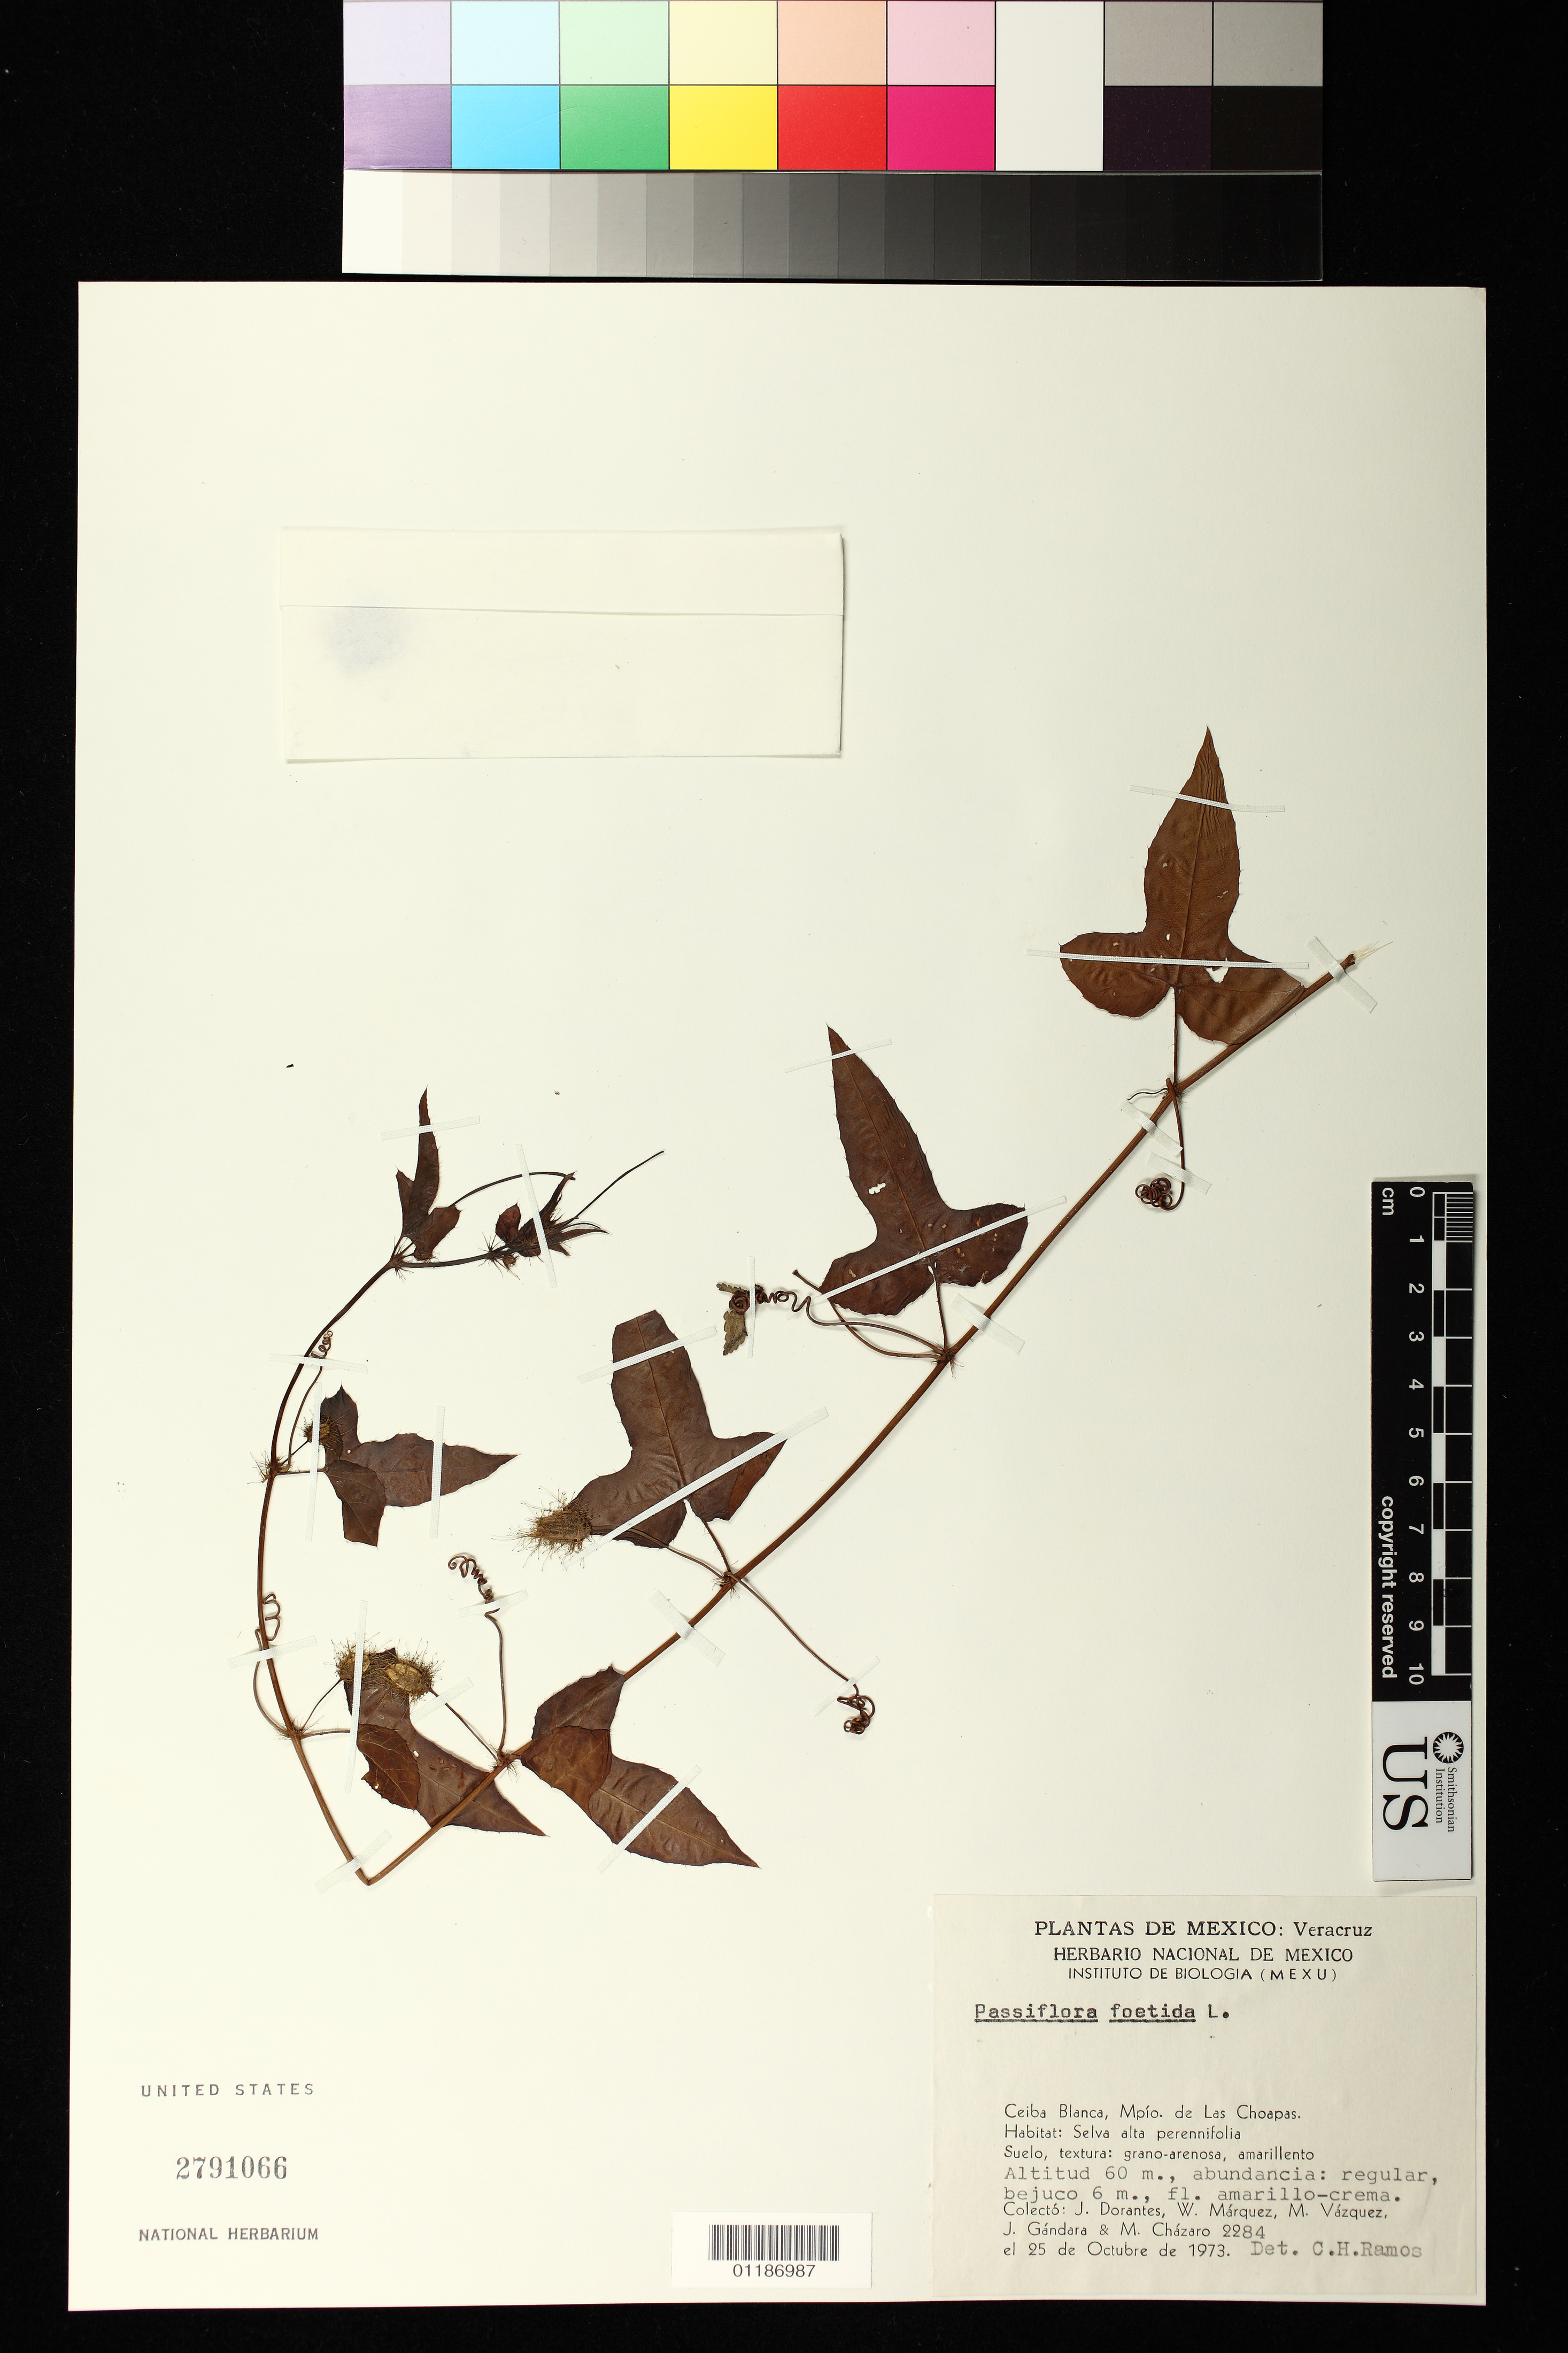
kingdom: Plantae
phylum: Tracheophyta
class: Magnoliopsida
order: Malpighiales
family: Passifloraceae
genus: Passiflora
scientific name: Passiflora ciliata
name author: Aiton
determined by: Svoboda, Harlan T., (NA), US Department of Agriculture (UNITED STATES)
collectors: J. Dorantes, W. Márquez R., M. Vázquez & J. M. Gándara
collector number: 2284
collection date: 1973-10-25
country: Mexico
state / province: Veracruz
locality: Ceiba Blanca, Municipio de Las Choapas.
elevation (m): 60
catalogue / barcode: US 2791066